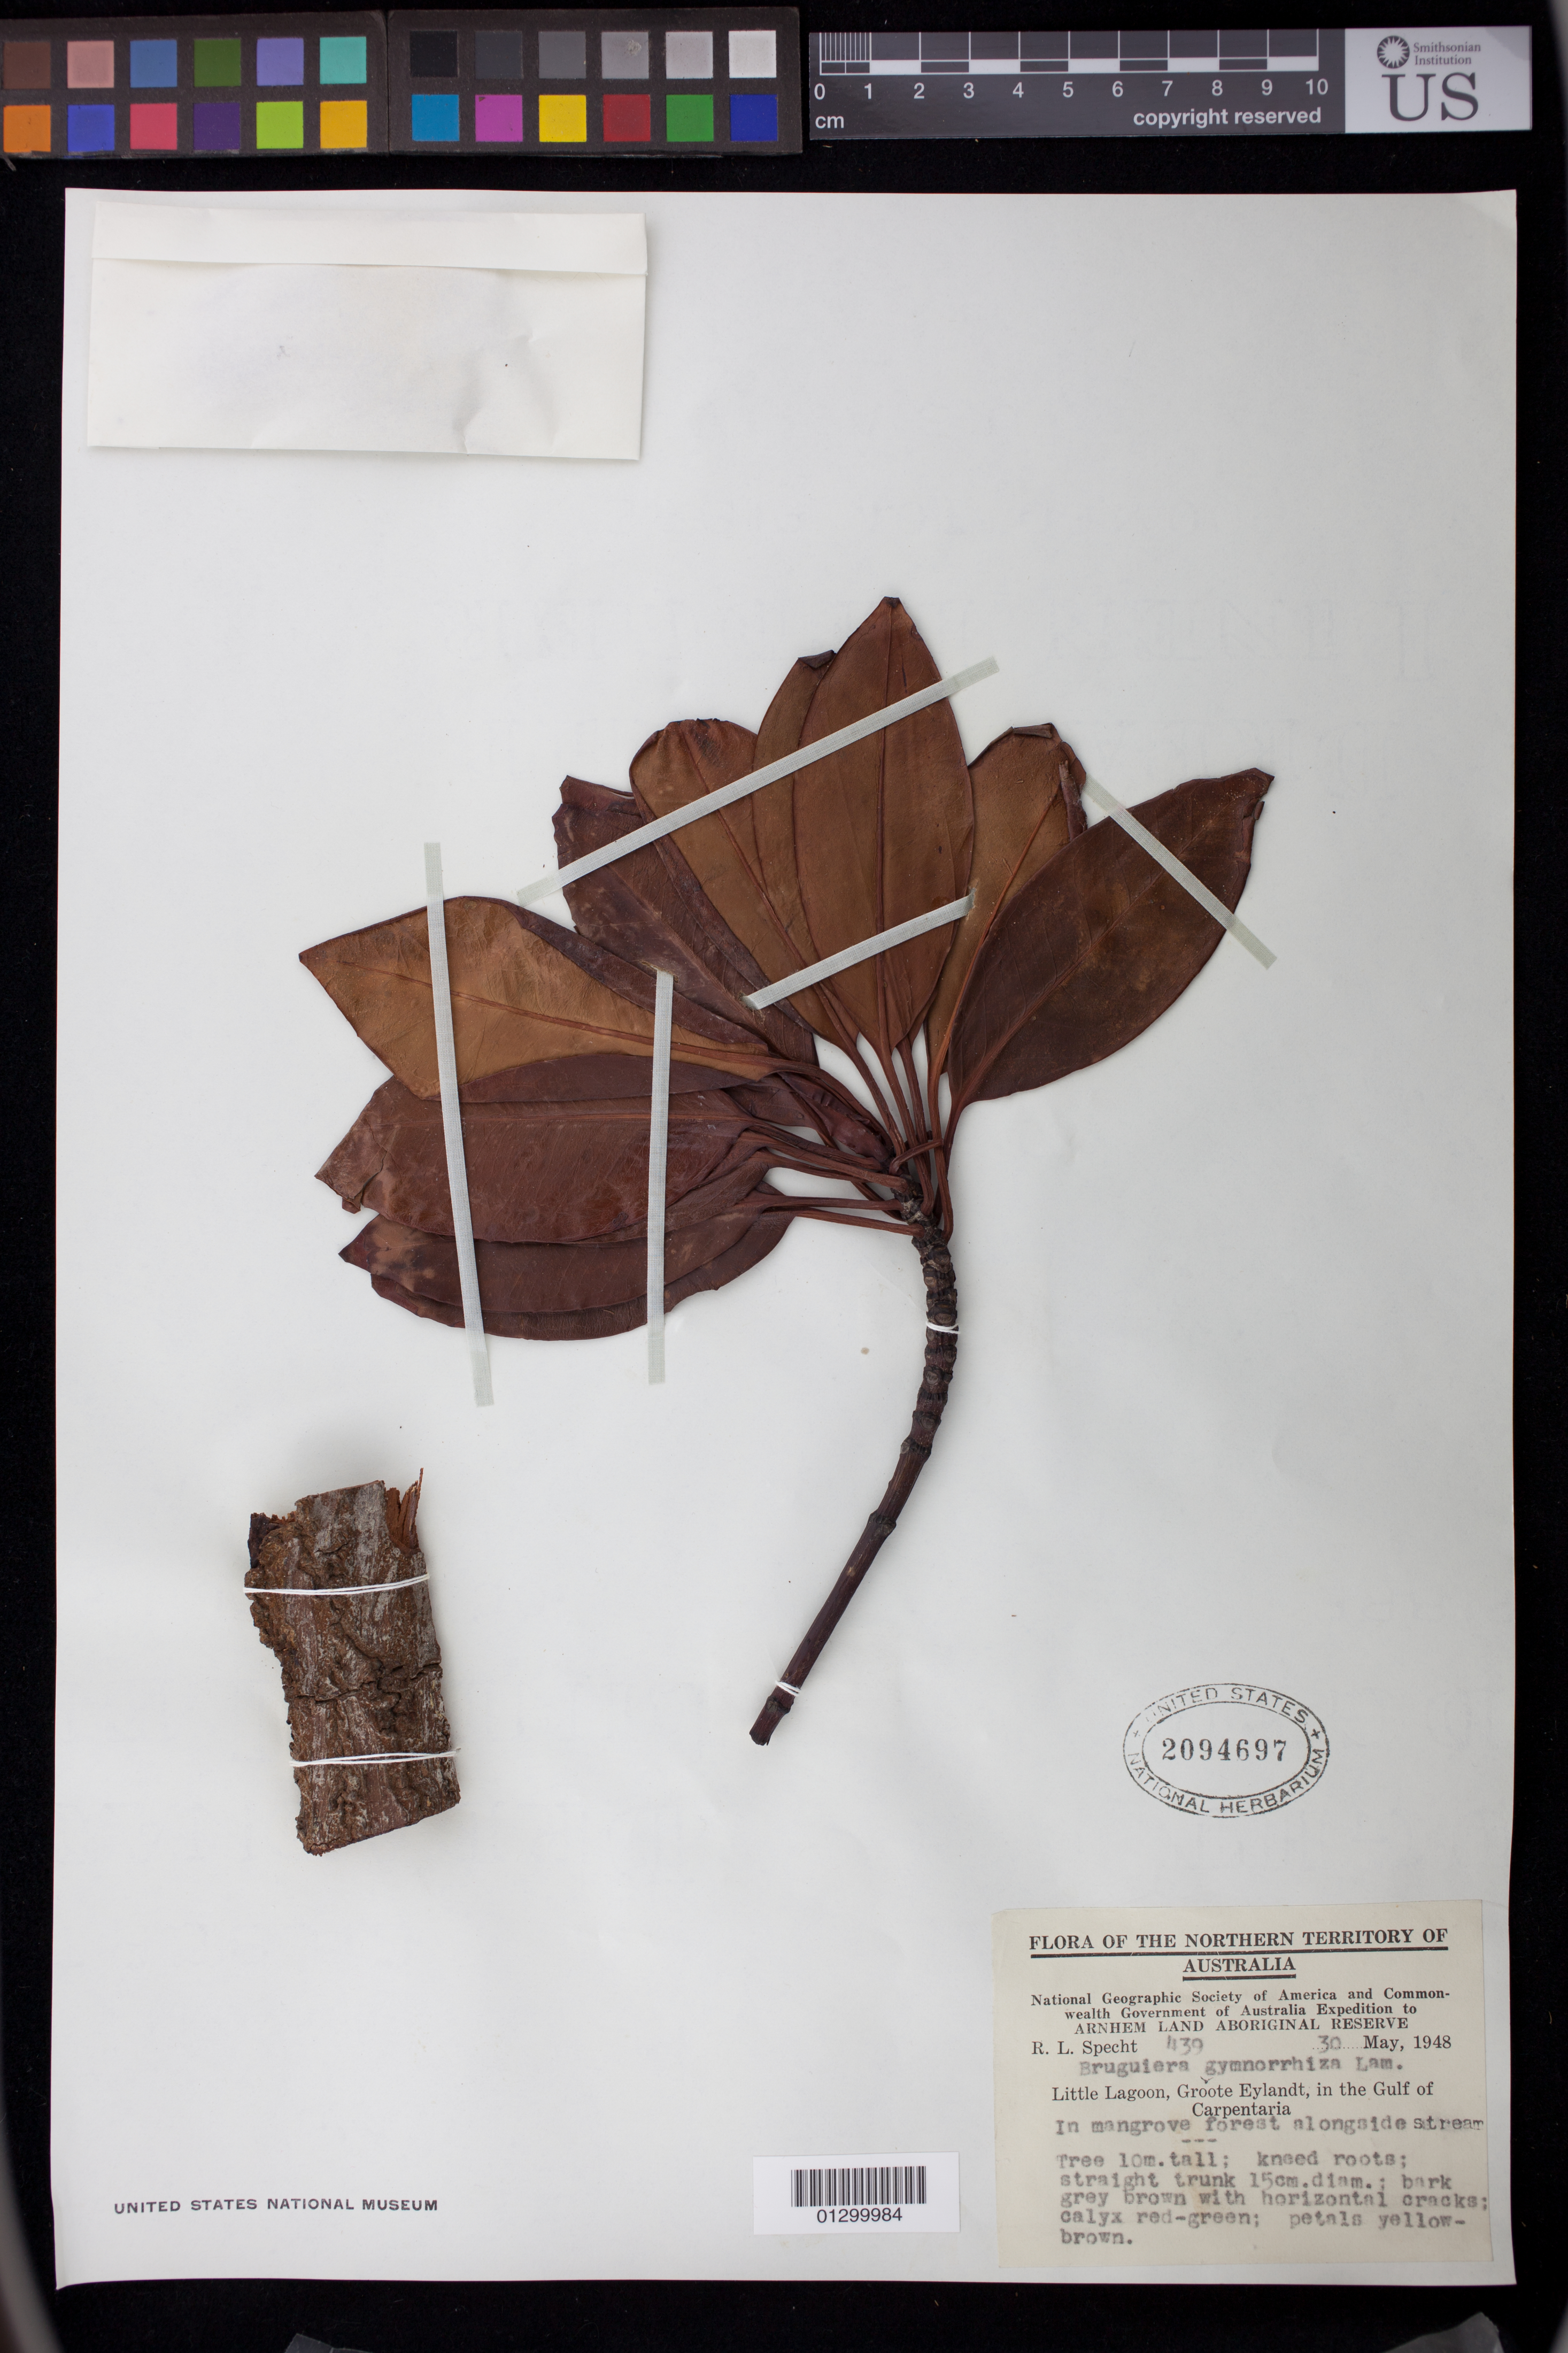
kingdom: Plantae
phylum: Tracheophyta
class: Magnoliopsida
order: Malpighiales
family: Rhizophoraceae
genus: Bruguiera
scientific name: Bruguiera gymnorhiza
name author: (L.) Savigny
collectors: R. L. Specht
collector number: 439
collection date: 1948-05-30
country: Australia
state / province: Northern Territory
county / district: East Arnhem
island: Groote Eylandt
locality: Little Lagoon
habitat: In mangrove forest alongside stream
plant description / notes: Tree 10 m. tall; kneed roots; straight trunk 15 cm. diam.; bark grey brown with horizontal cracks; calyx red-green; petals yellow-brown.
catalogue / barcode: US 2094697